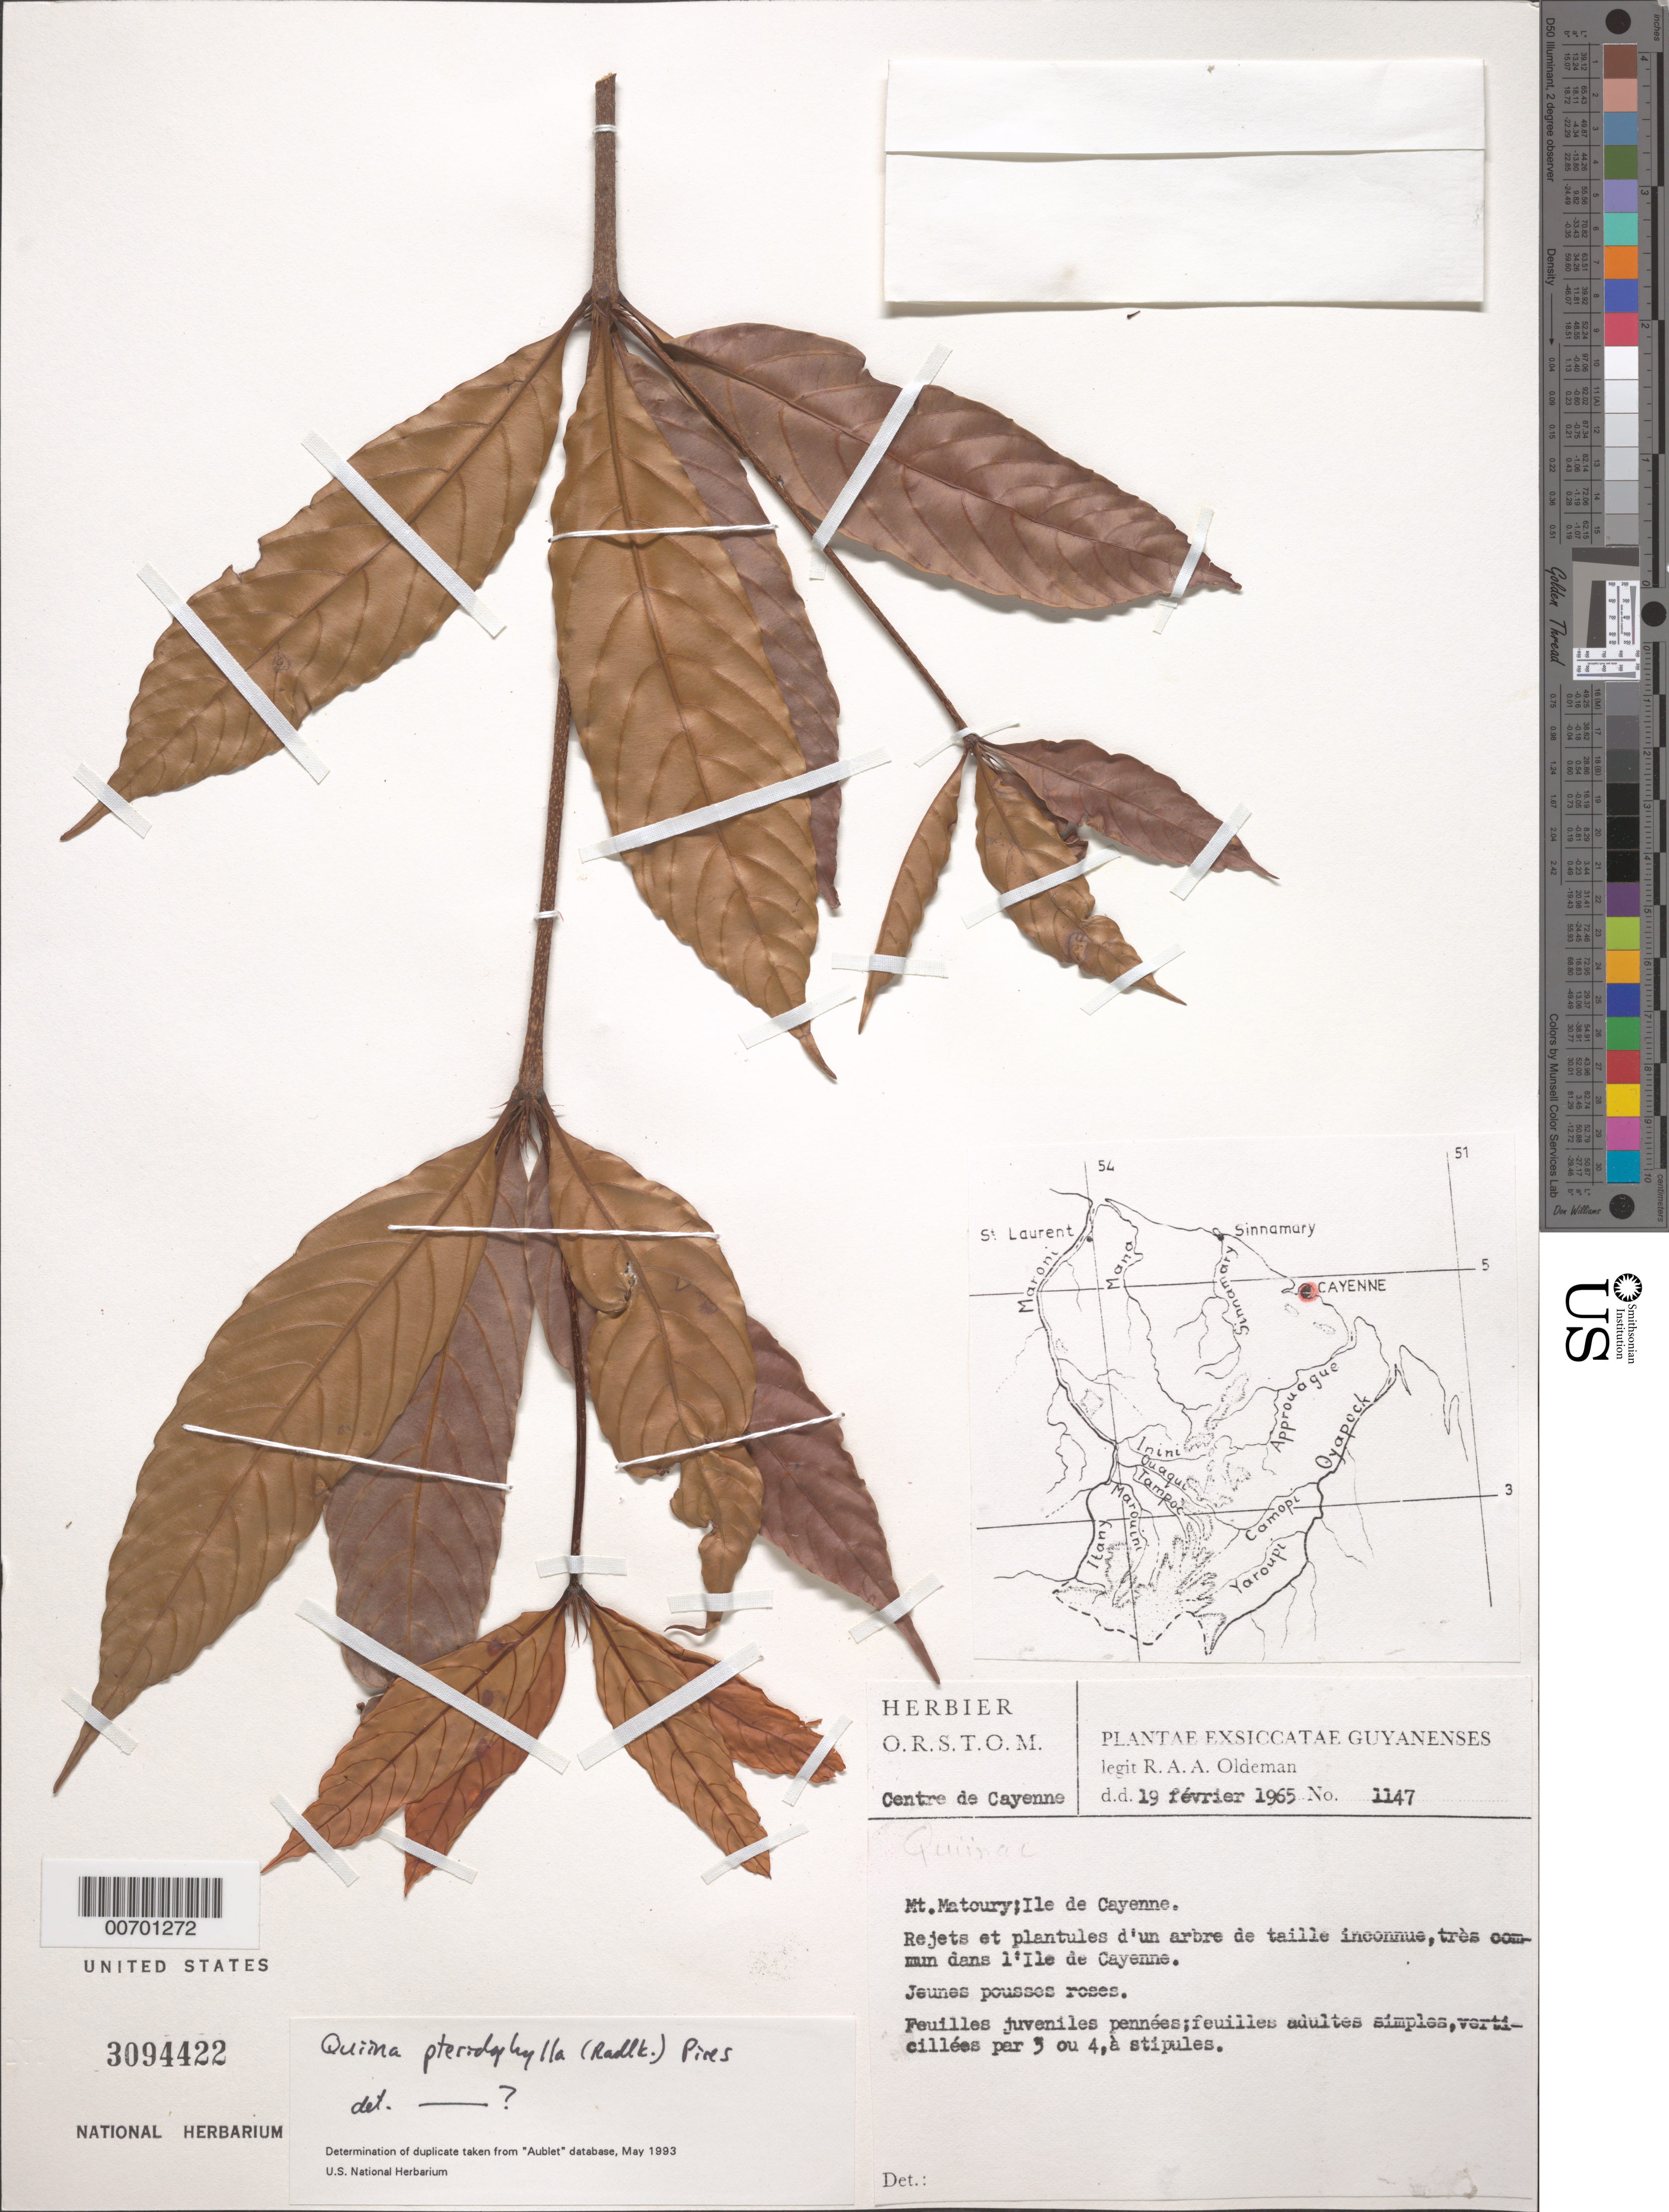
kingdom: Plantae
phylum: Tracheophyta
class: Magnoliopsida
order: Malpighiales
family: Quiinaceae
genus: Quiina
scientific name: Quiina pteridophylla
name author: (Radlk.) Pires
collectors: R. Oldeman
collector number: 1147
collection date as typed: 19-Feb-65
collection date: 1965-02-19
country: French Guiana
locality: Mont Grand Matoury, Ile de Cayenne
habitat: Rejets et plantules d'un arbre de taille inconnue, tres commun dans l'ile de Cayenne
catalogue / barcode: US 3094422